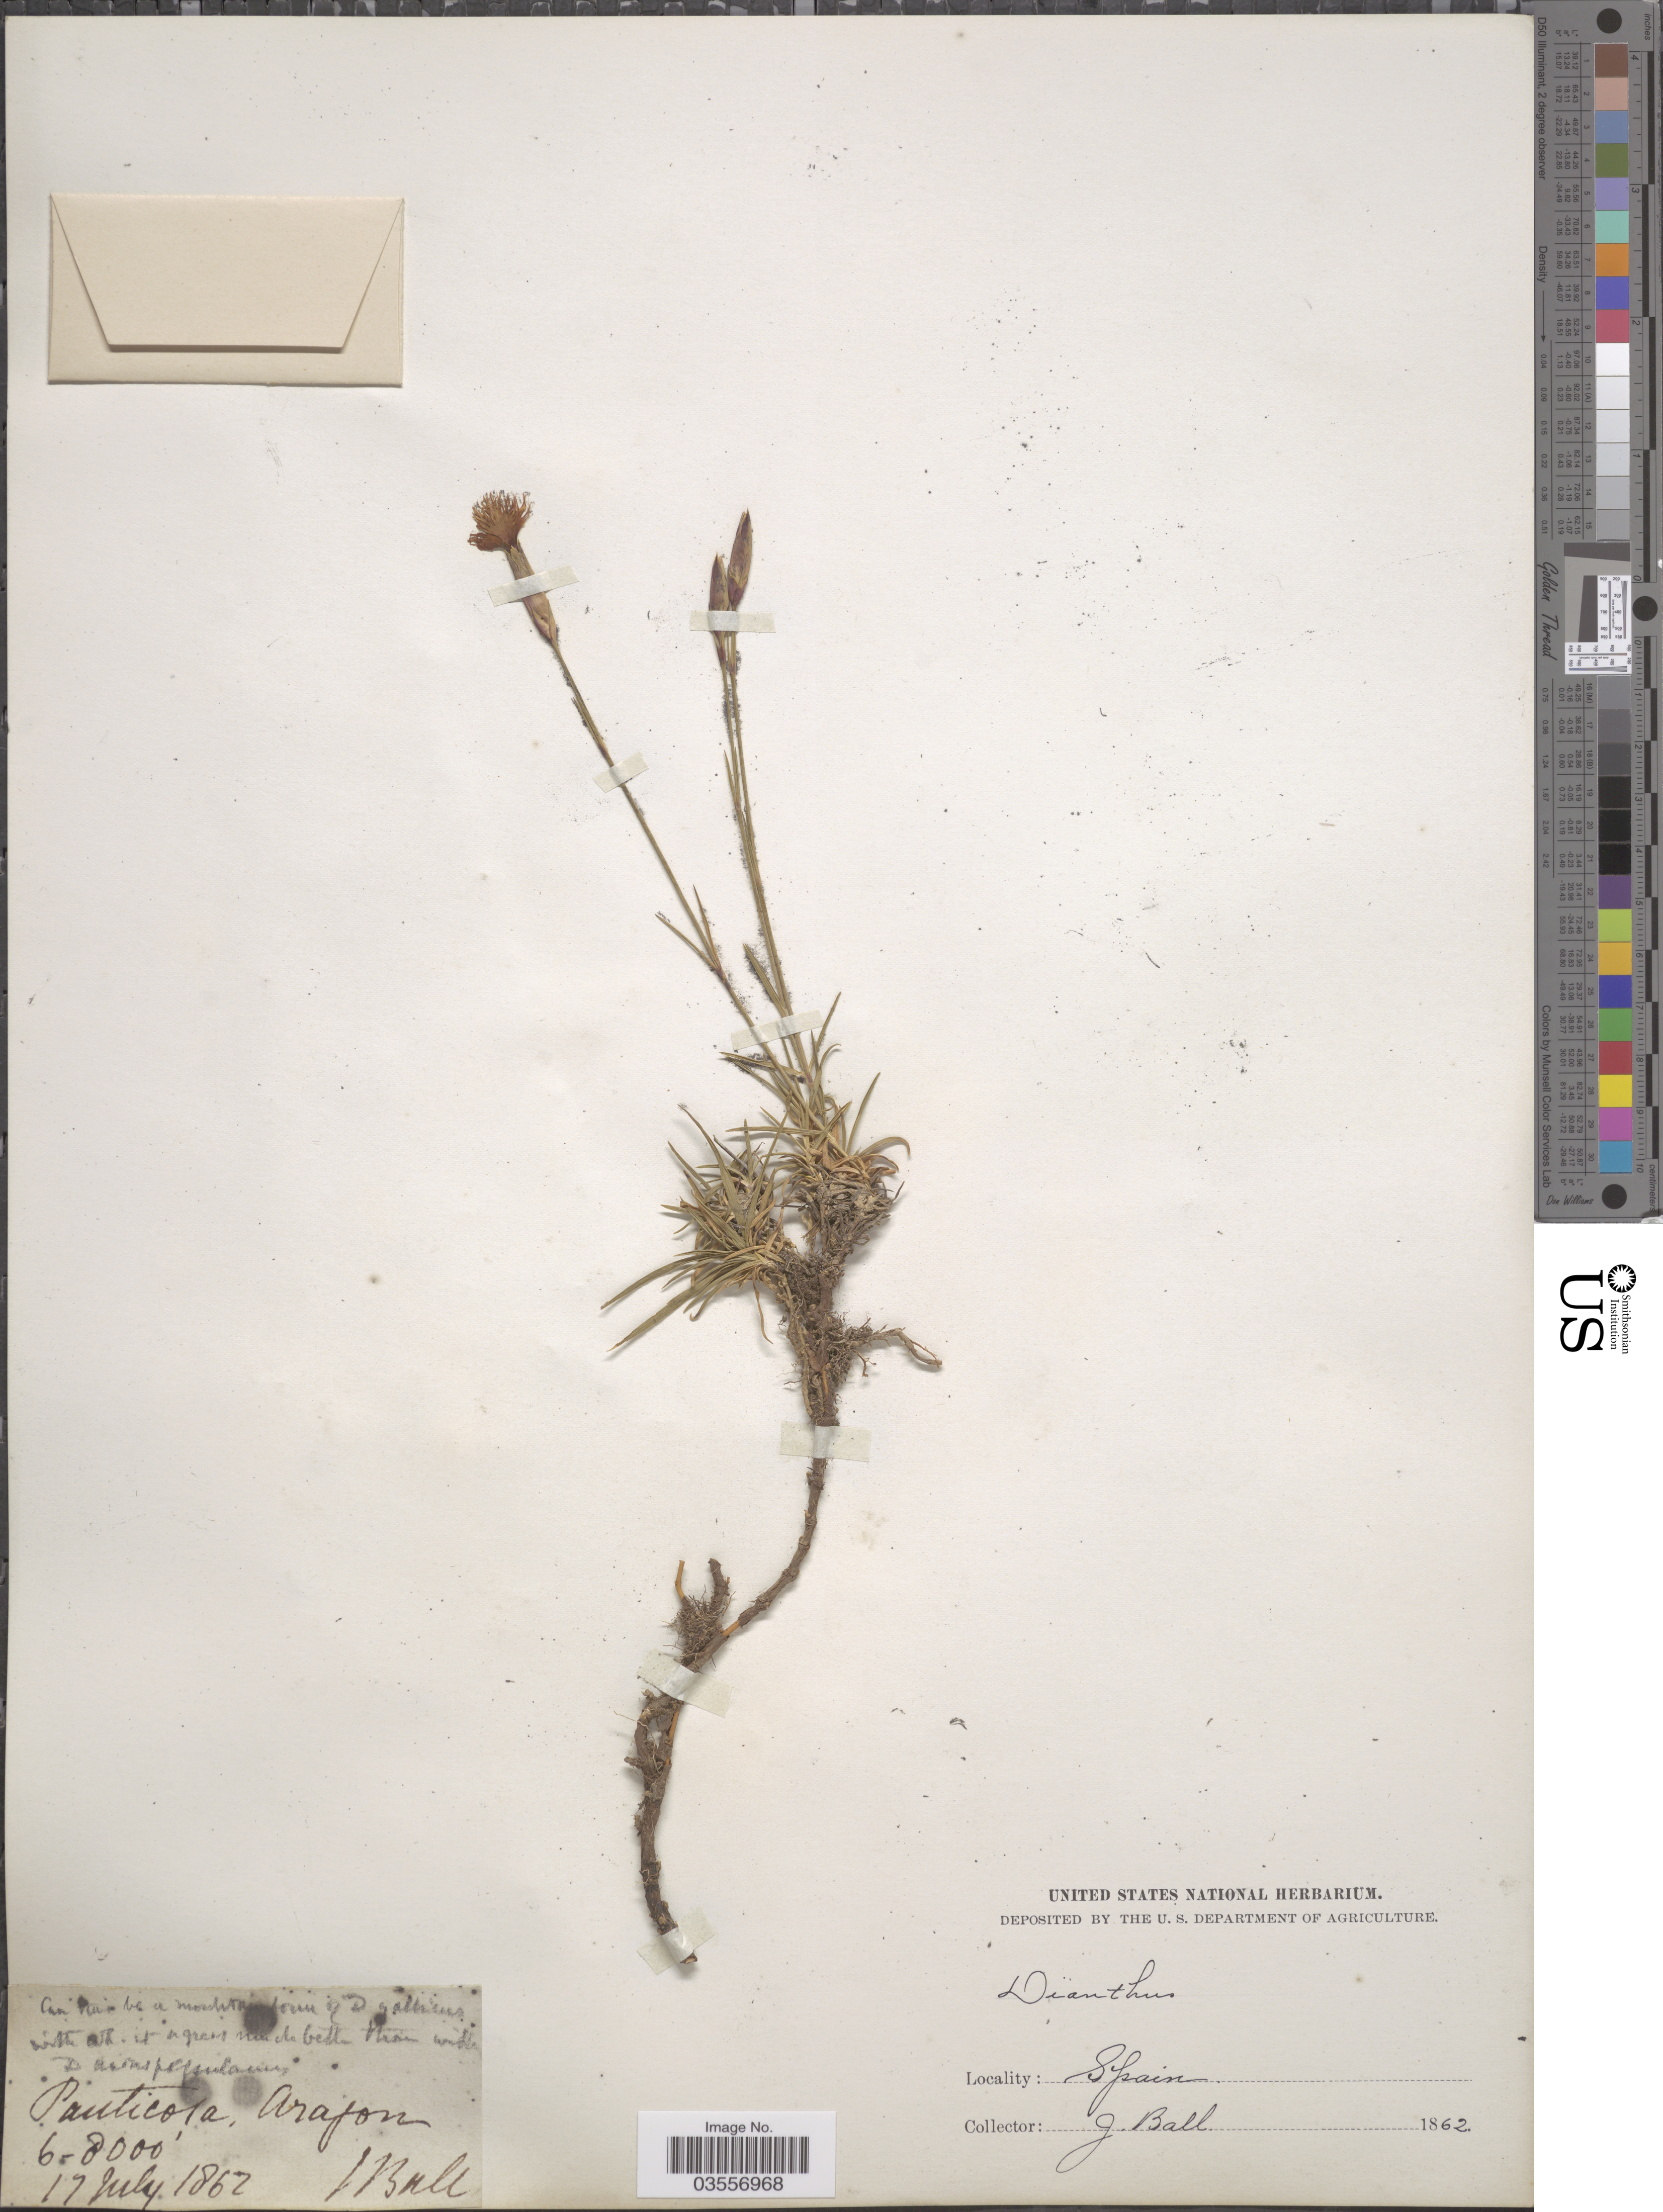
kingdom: Plantae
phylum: Tracheophyta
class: Magnoliopsida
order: Caryophyllales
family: Caryophyllaceae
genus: Dianthus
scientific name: Dianthus sp.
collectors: J. Ball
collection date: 1867-07-17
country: Spain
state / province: Aragón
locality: Panticosa.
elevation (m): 1829